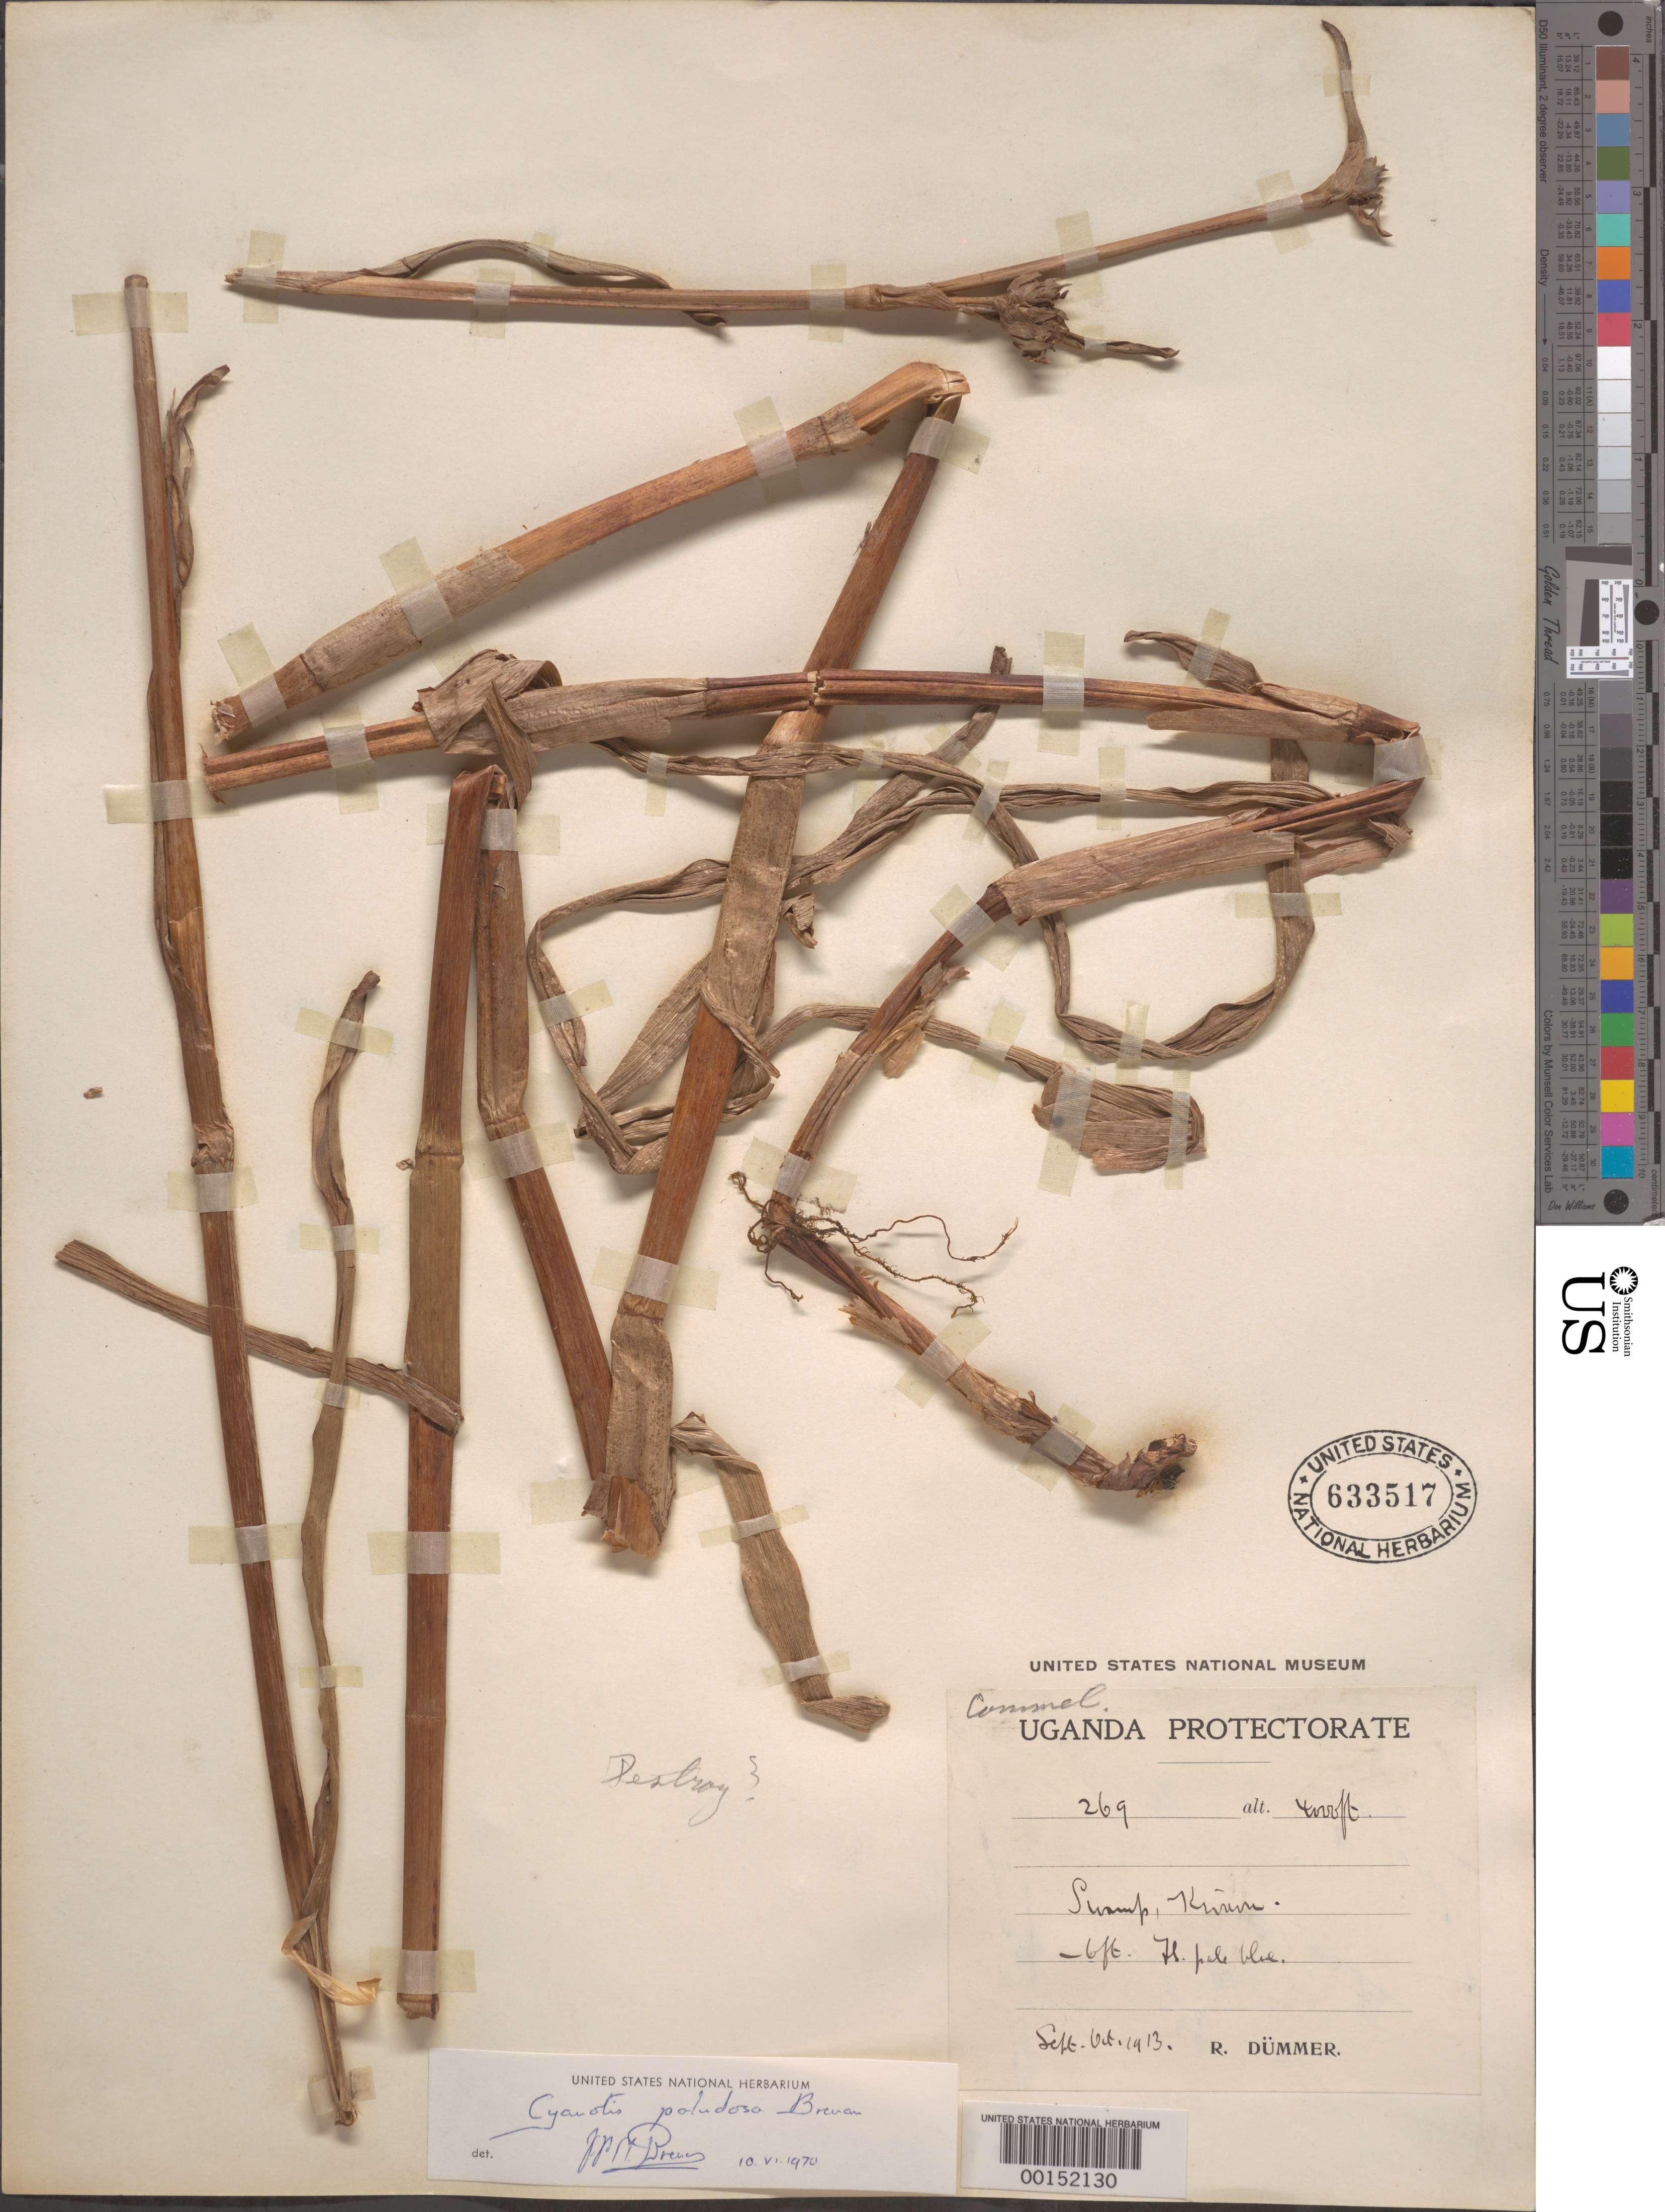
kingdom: Plantae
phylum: Tracheophyta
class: Liliopsida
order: Commelinales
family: Commelinaceae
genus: Cyanotis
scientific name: Cyanotis paludosa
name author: Brenan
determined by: Brennan, J.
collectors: R. Dümmer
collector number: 269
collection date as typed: Sep 1913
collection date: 1913-09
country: Uganda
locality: Kiruru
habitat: Swamp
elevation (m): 1220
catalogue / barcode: US 633517